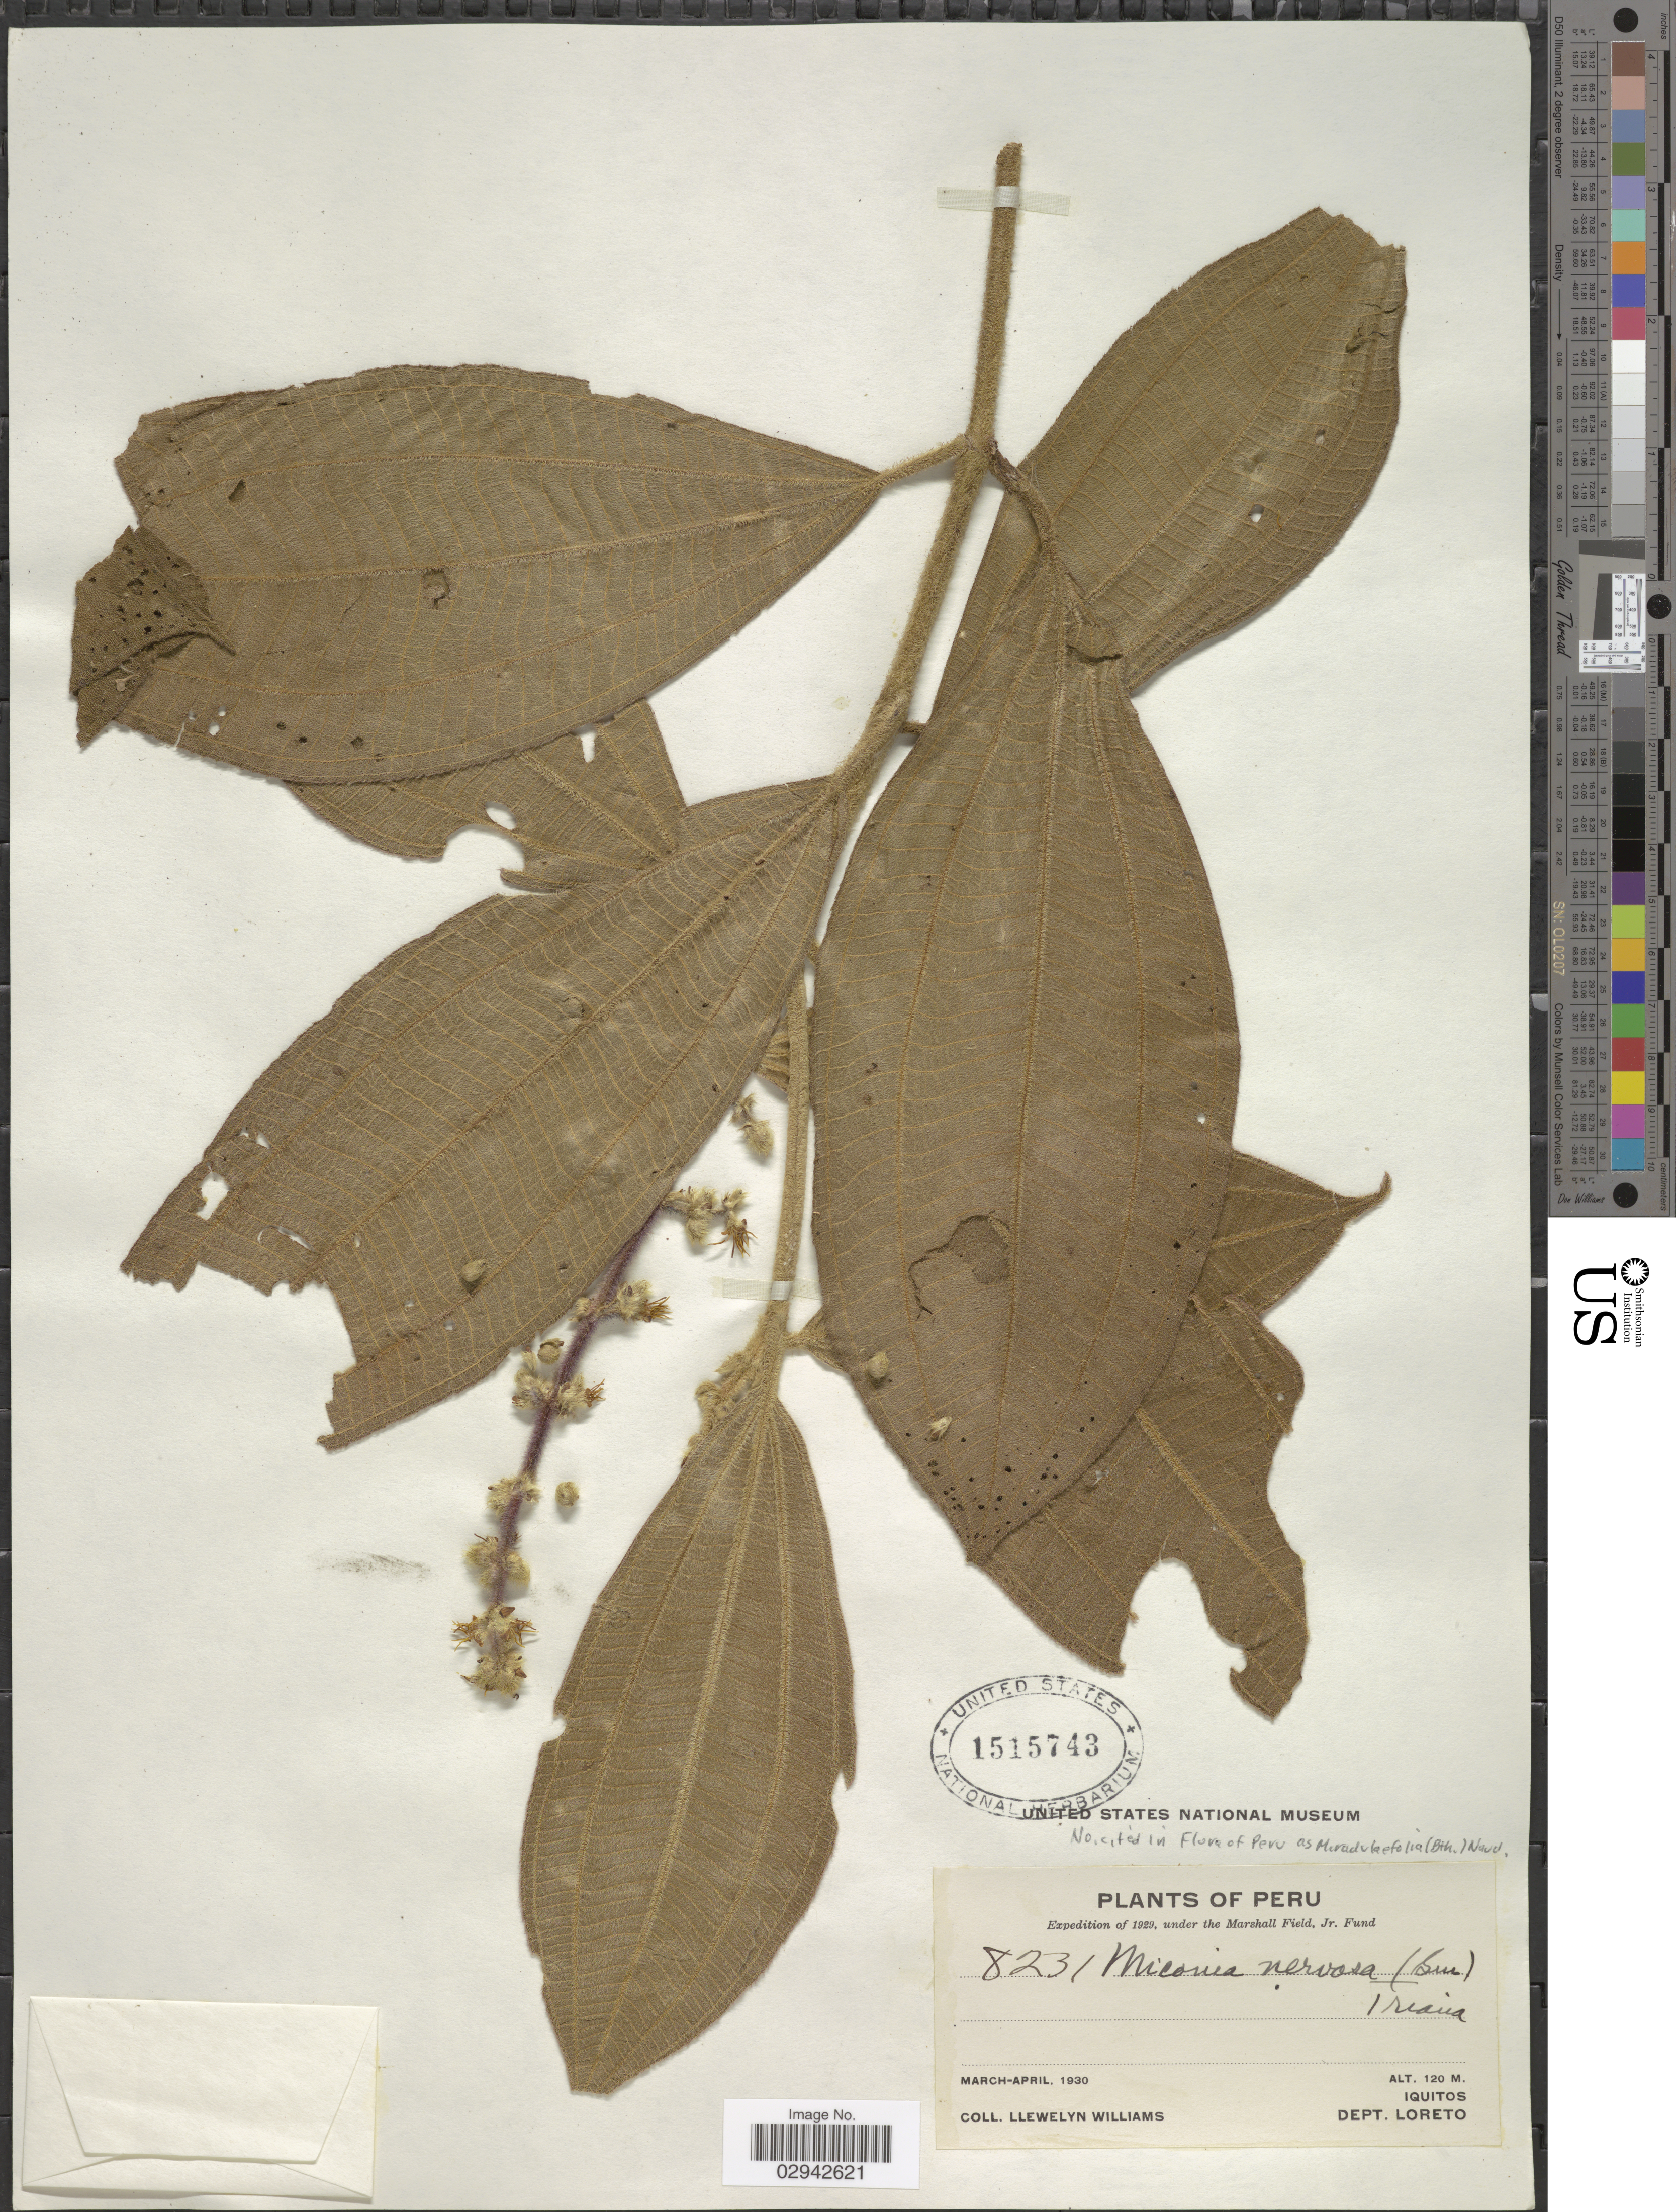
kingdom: Plantae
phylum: Tracheophyta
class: Magnoliopsida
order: Myrtales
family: Melastomataceae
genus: Miconia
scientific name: Miconia radulifolia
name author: (Benth.) Naudin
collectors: Ll. Williams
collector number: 8231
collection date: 1930-03/1930-04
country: Peru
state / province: Loreto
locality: Iquitos, Dept. Loreto.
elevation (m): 120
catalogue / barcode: US 1515743